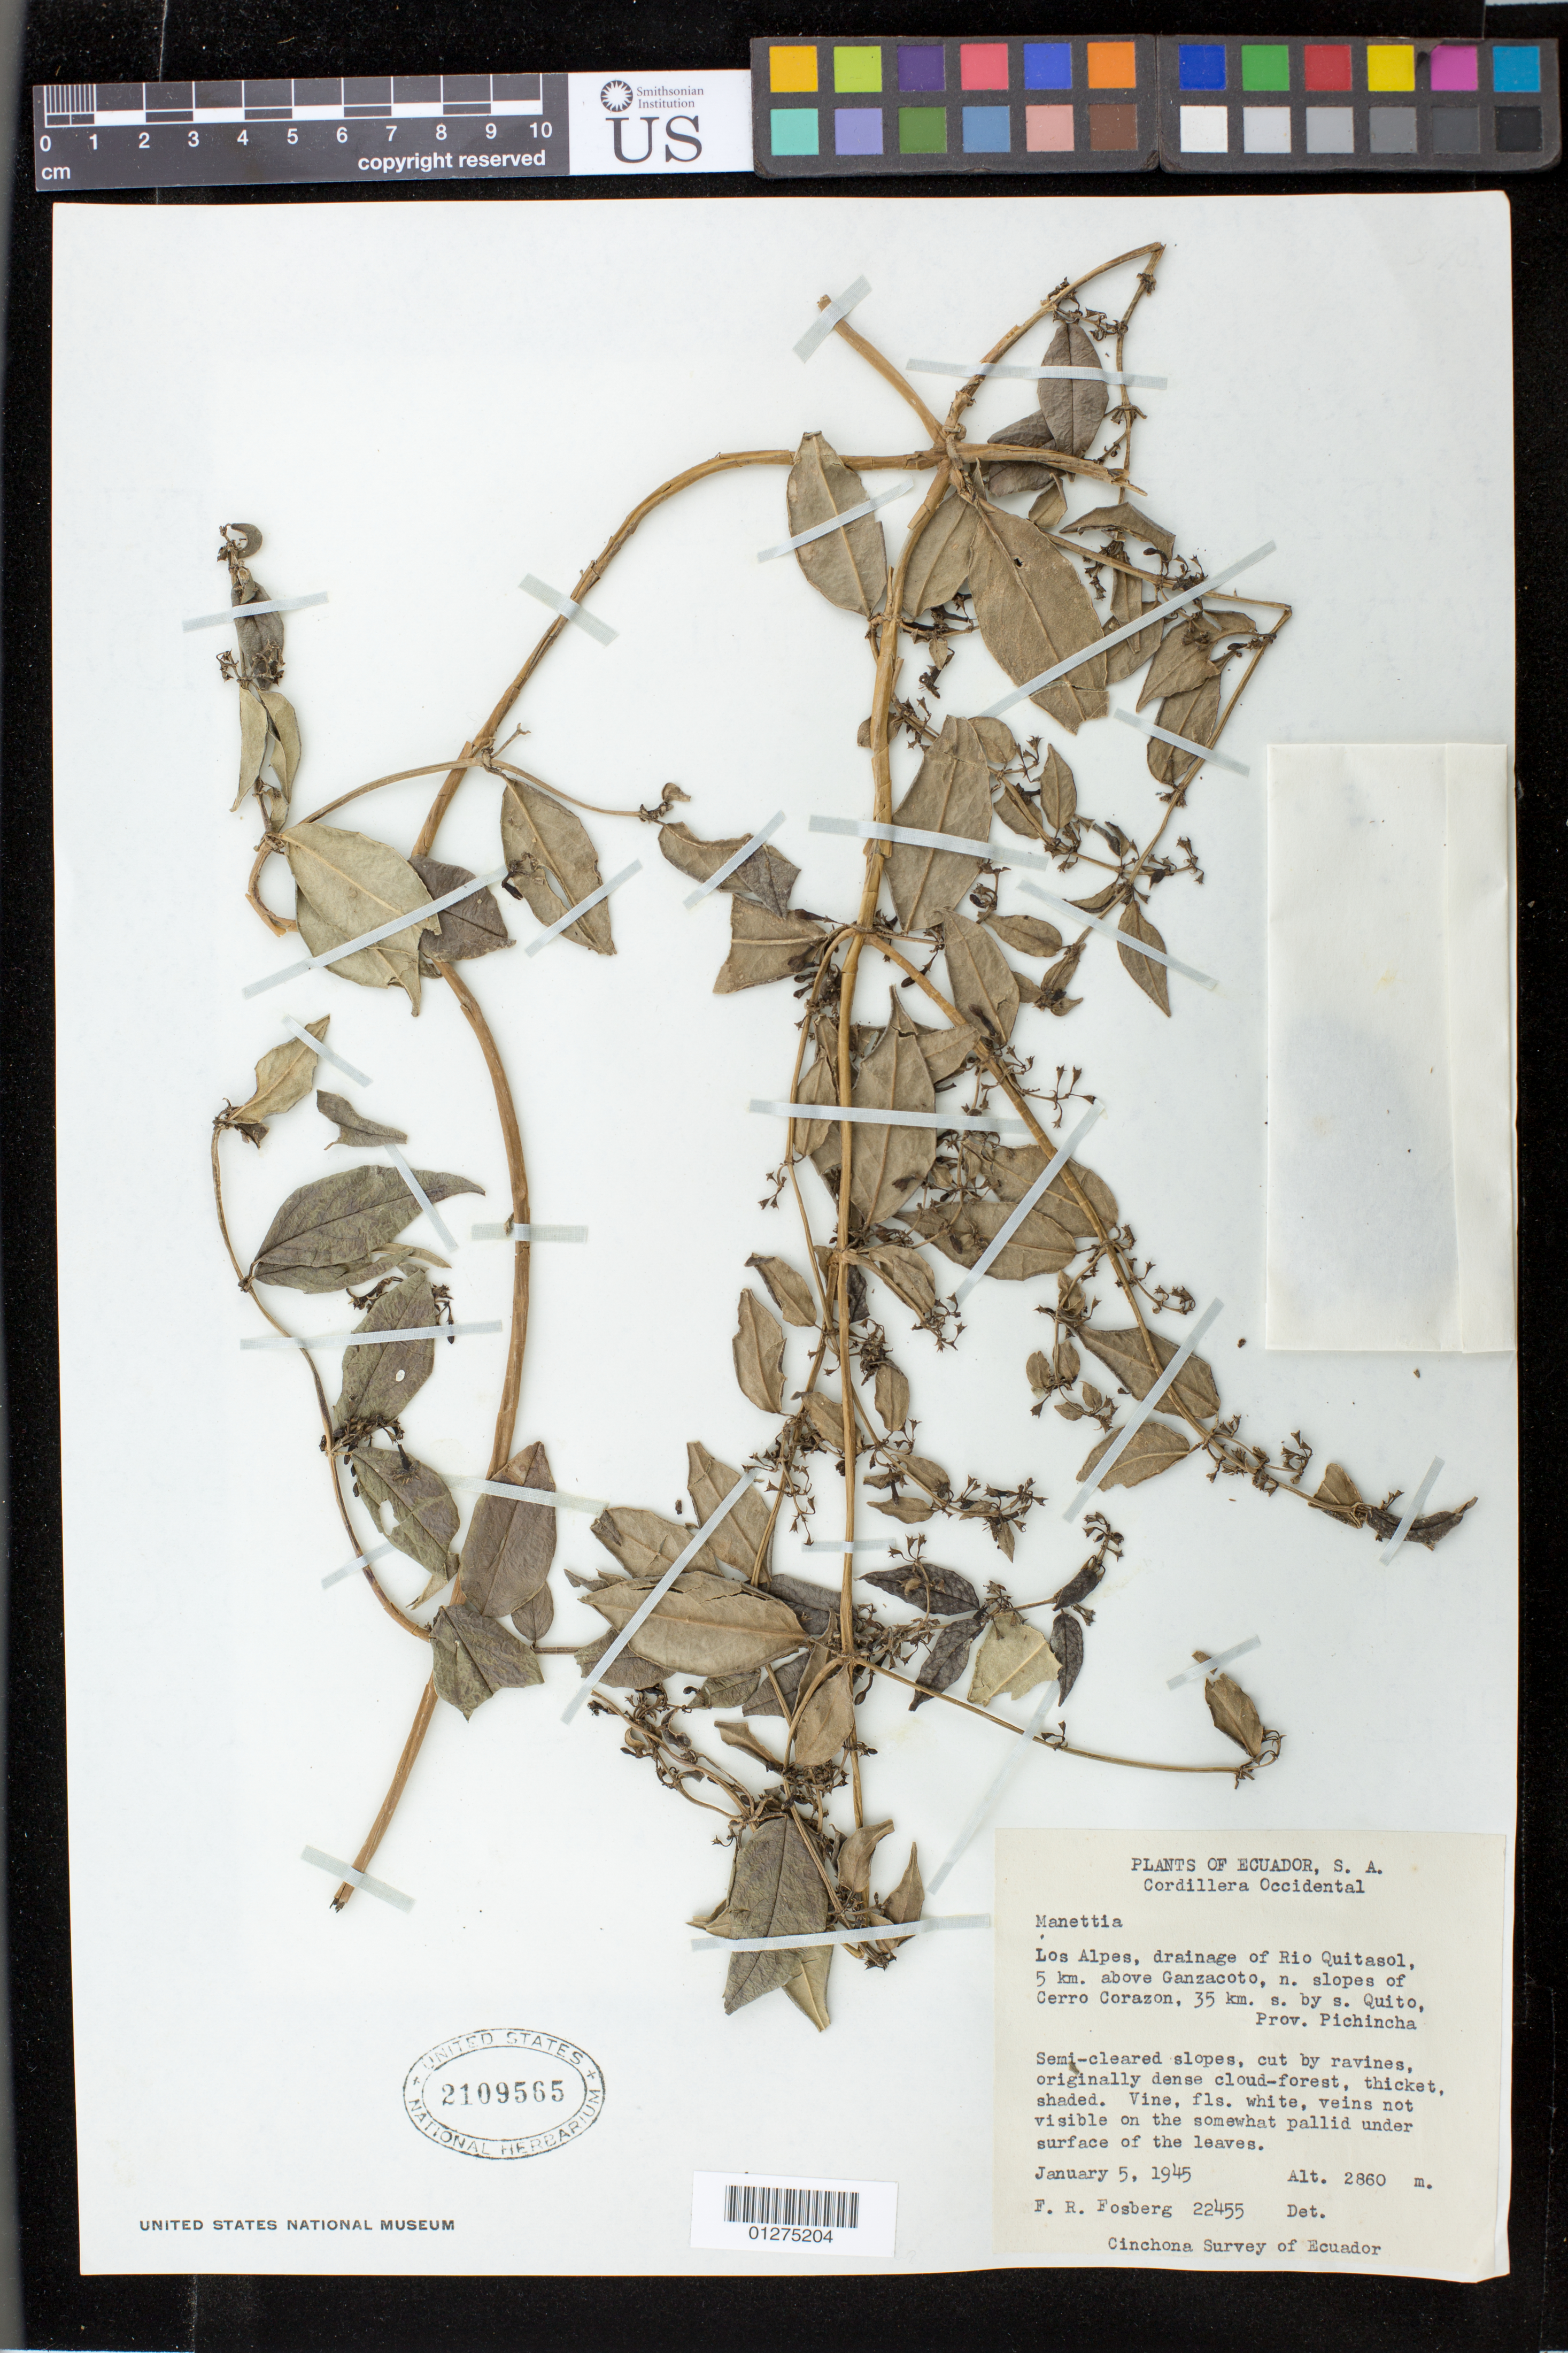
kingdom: Plantae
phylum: Tracheophyta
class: Magnoliopsida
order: Gentianales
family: Rubiaceae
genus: Manettia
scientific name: Manettia sp.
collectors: F. R. Fosberg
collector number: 22455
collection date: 1945-01-05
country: Ecuador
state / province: Pichincha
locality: Cordillera Occidental. Los Alpes, drainage of Rio Quitasol, 5 km. above Ganzacoto, n. slopes of Cerro Corazon, 35 km. s. by s. Quito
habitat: semi-cleared slopes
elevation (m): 2860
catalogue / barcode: US 2109565